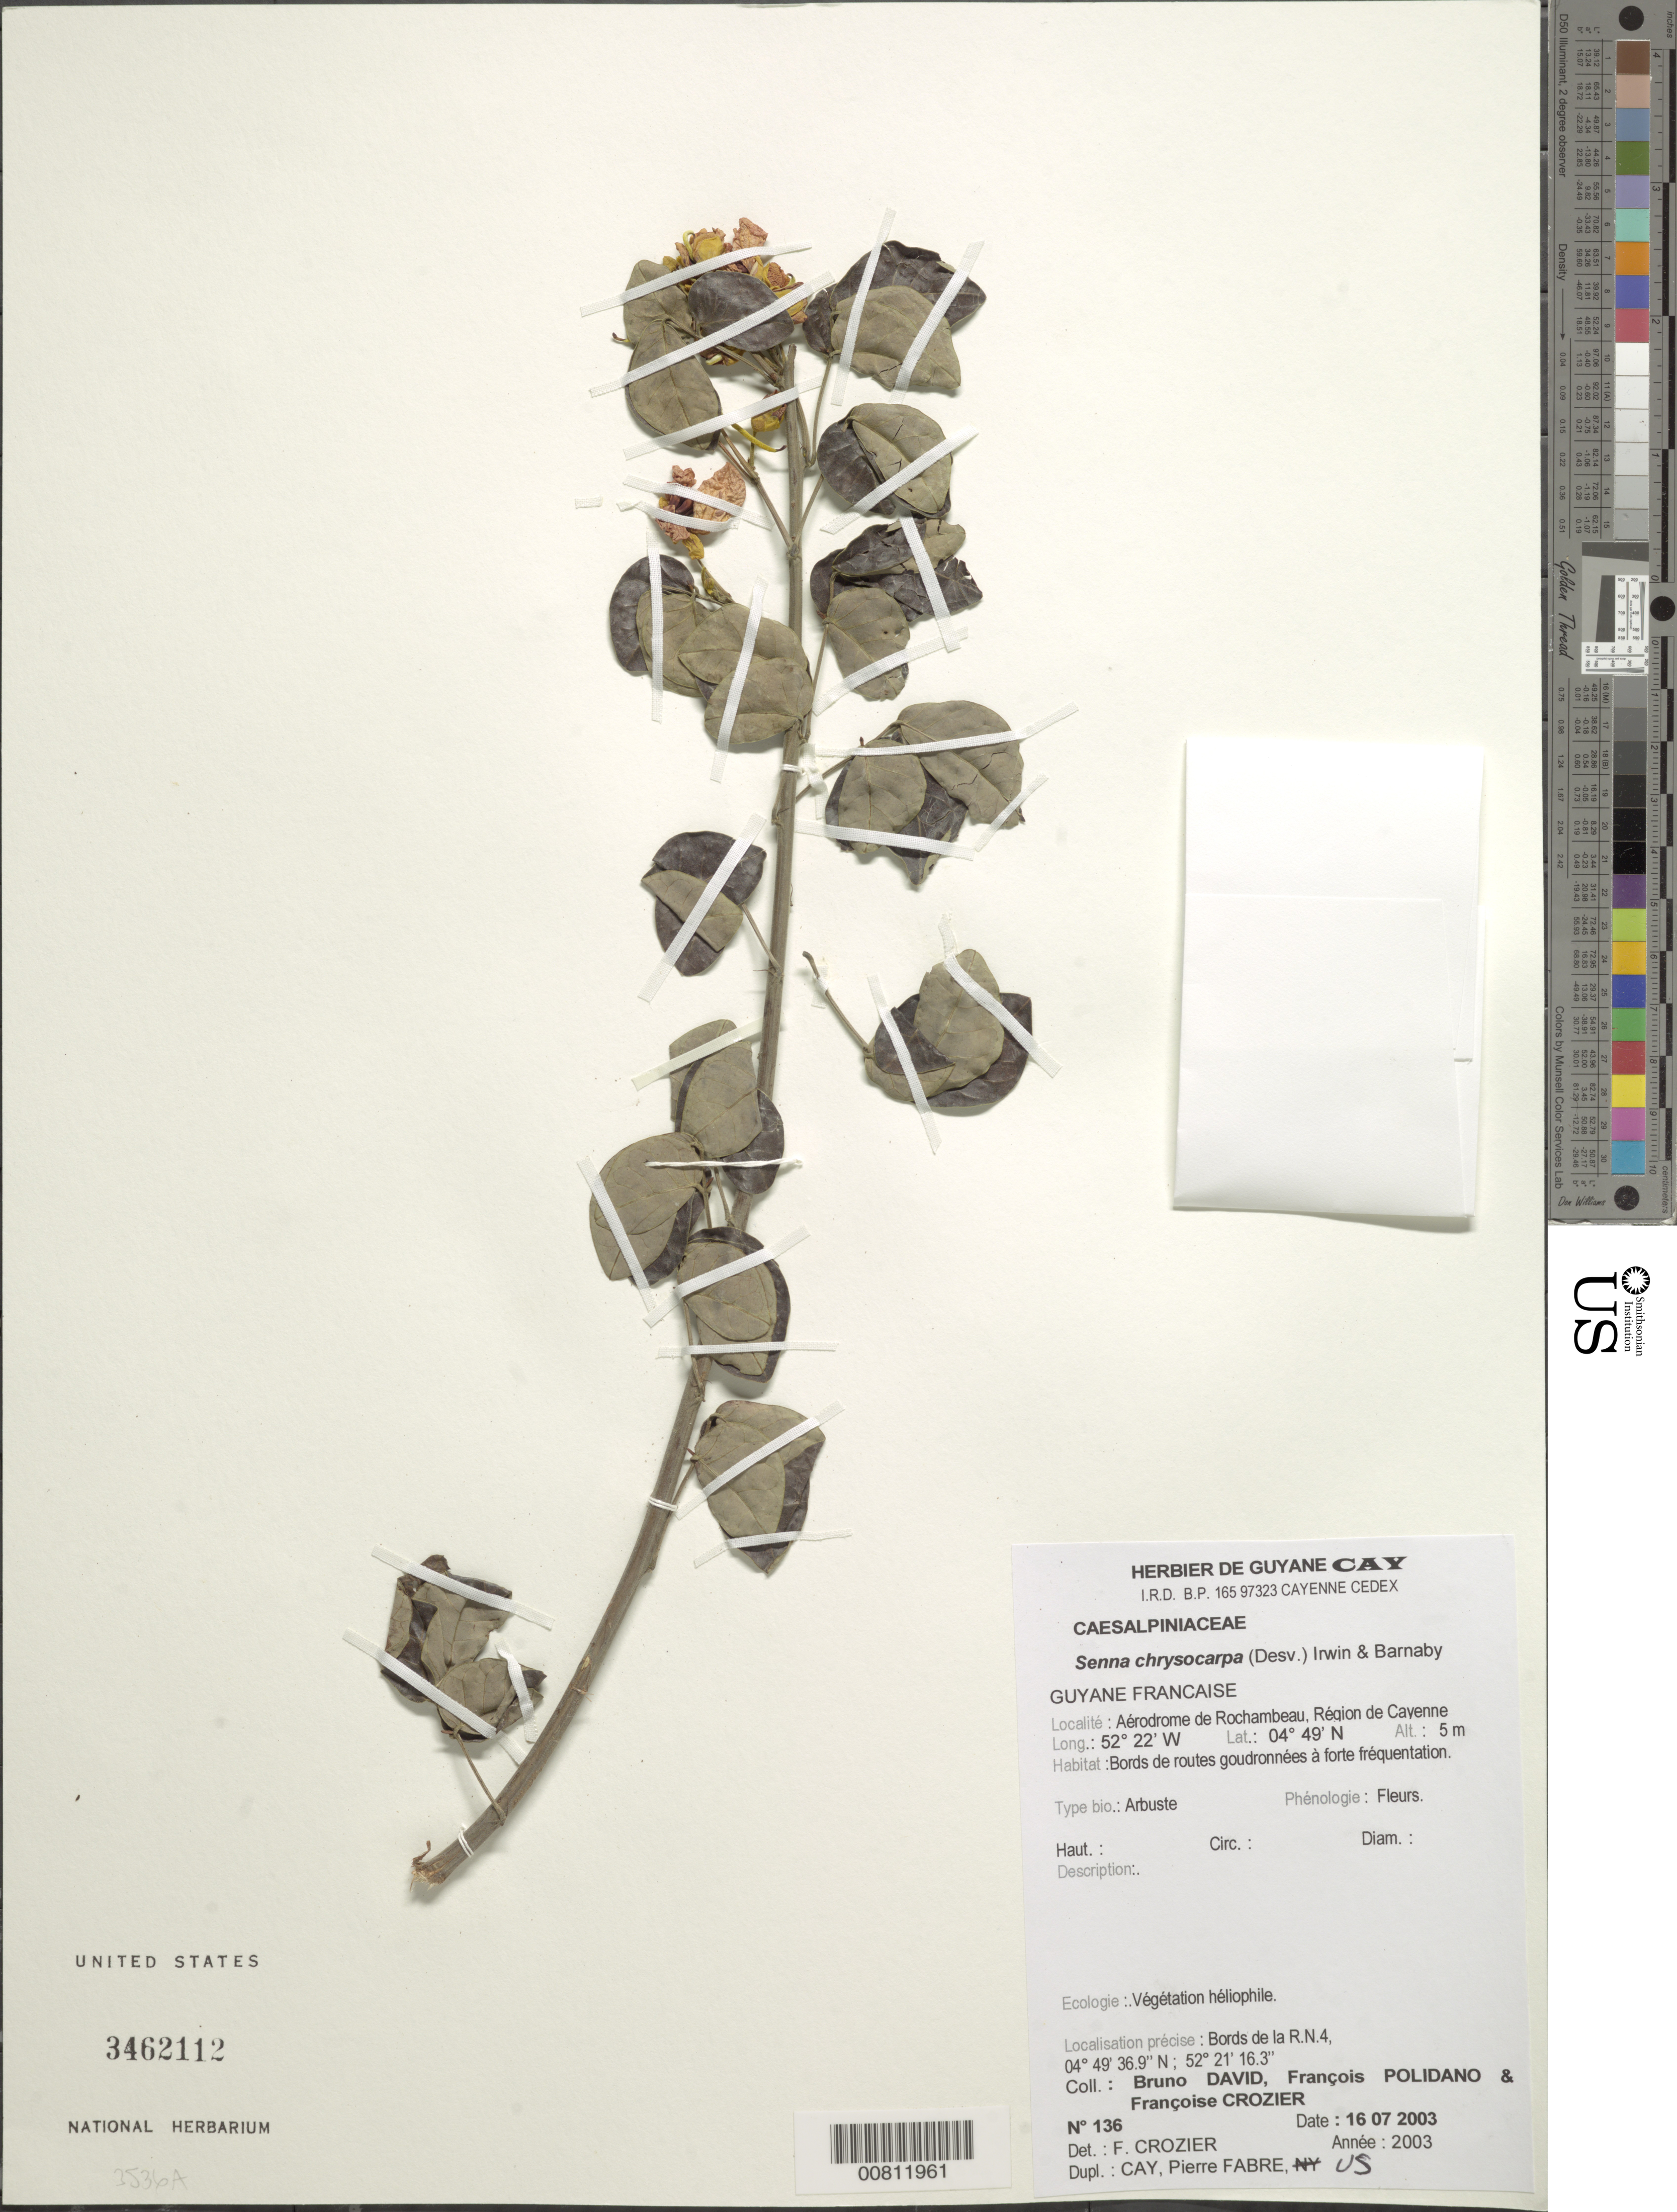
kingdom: Plantae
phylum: Tracheophyta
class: Magnoliopsida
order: Fabales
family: Fabaceae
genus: Senna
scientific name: Senna chrysocarpa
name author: (Desv.) H.S. Irwin & Barneby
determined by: Crozier, F.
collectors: B. David, F. Polidano & F. Crozier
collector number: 136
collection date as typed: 16-Jul-03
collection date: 2003-07-16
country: French Guiana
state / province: Cayenne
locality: Cayenne, Aérodrome de Rochambeau, bords de la R.N. 4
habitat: Bords de routes goudronnées à forte fréquentation; végétation héliophile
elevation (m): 5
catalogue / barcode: US 3462112